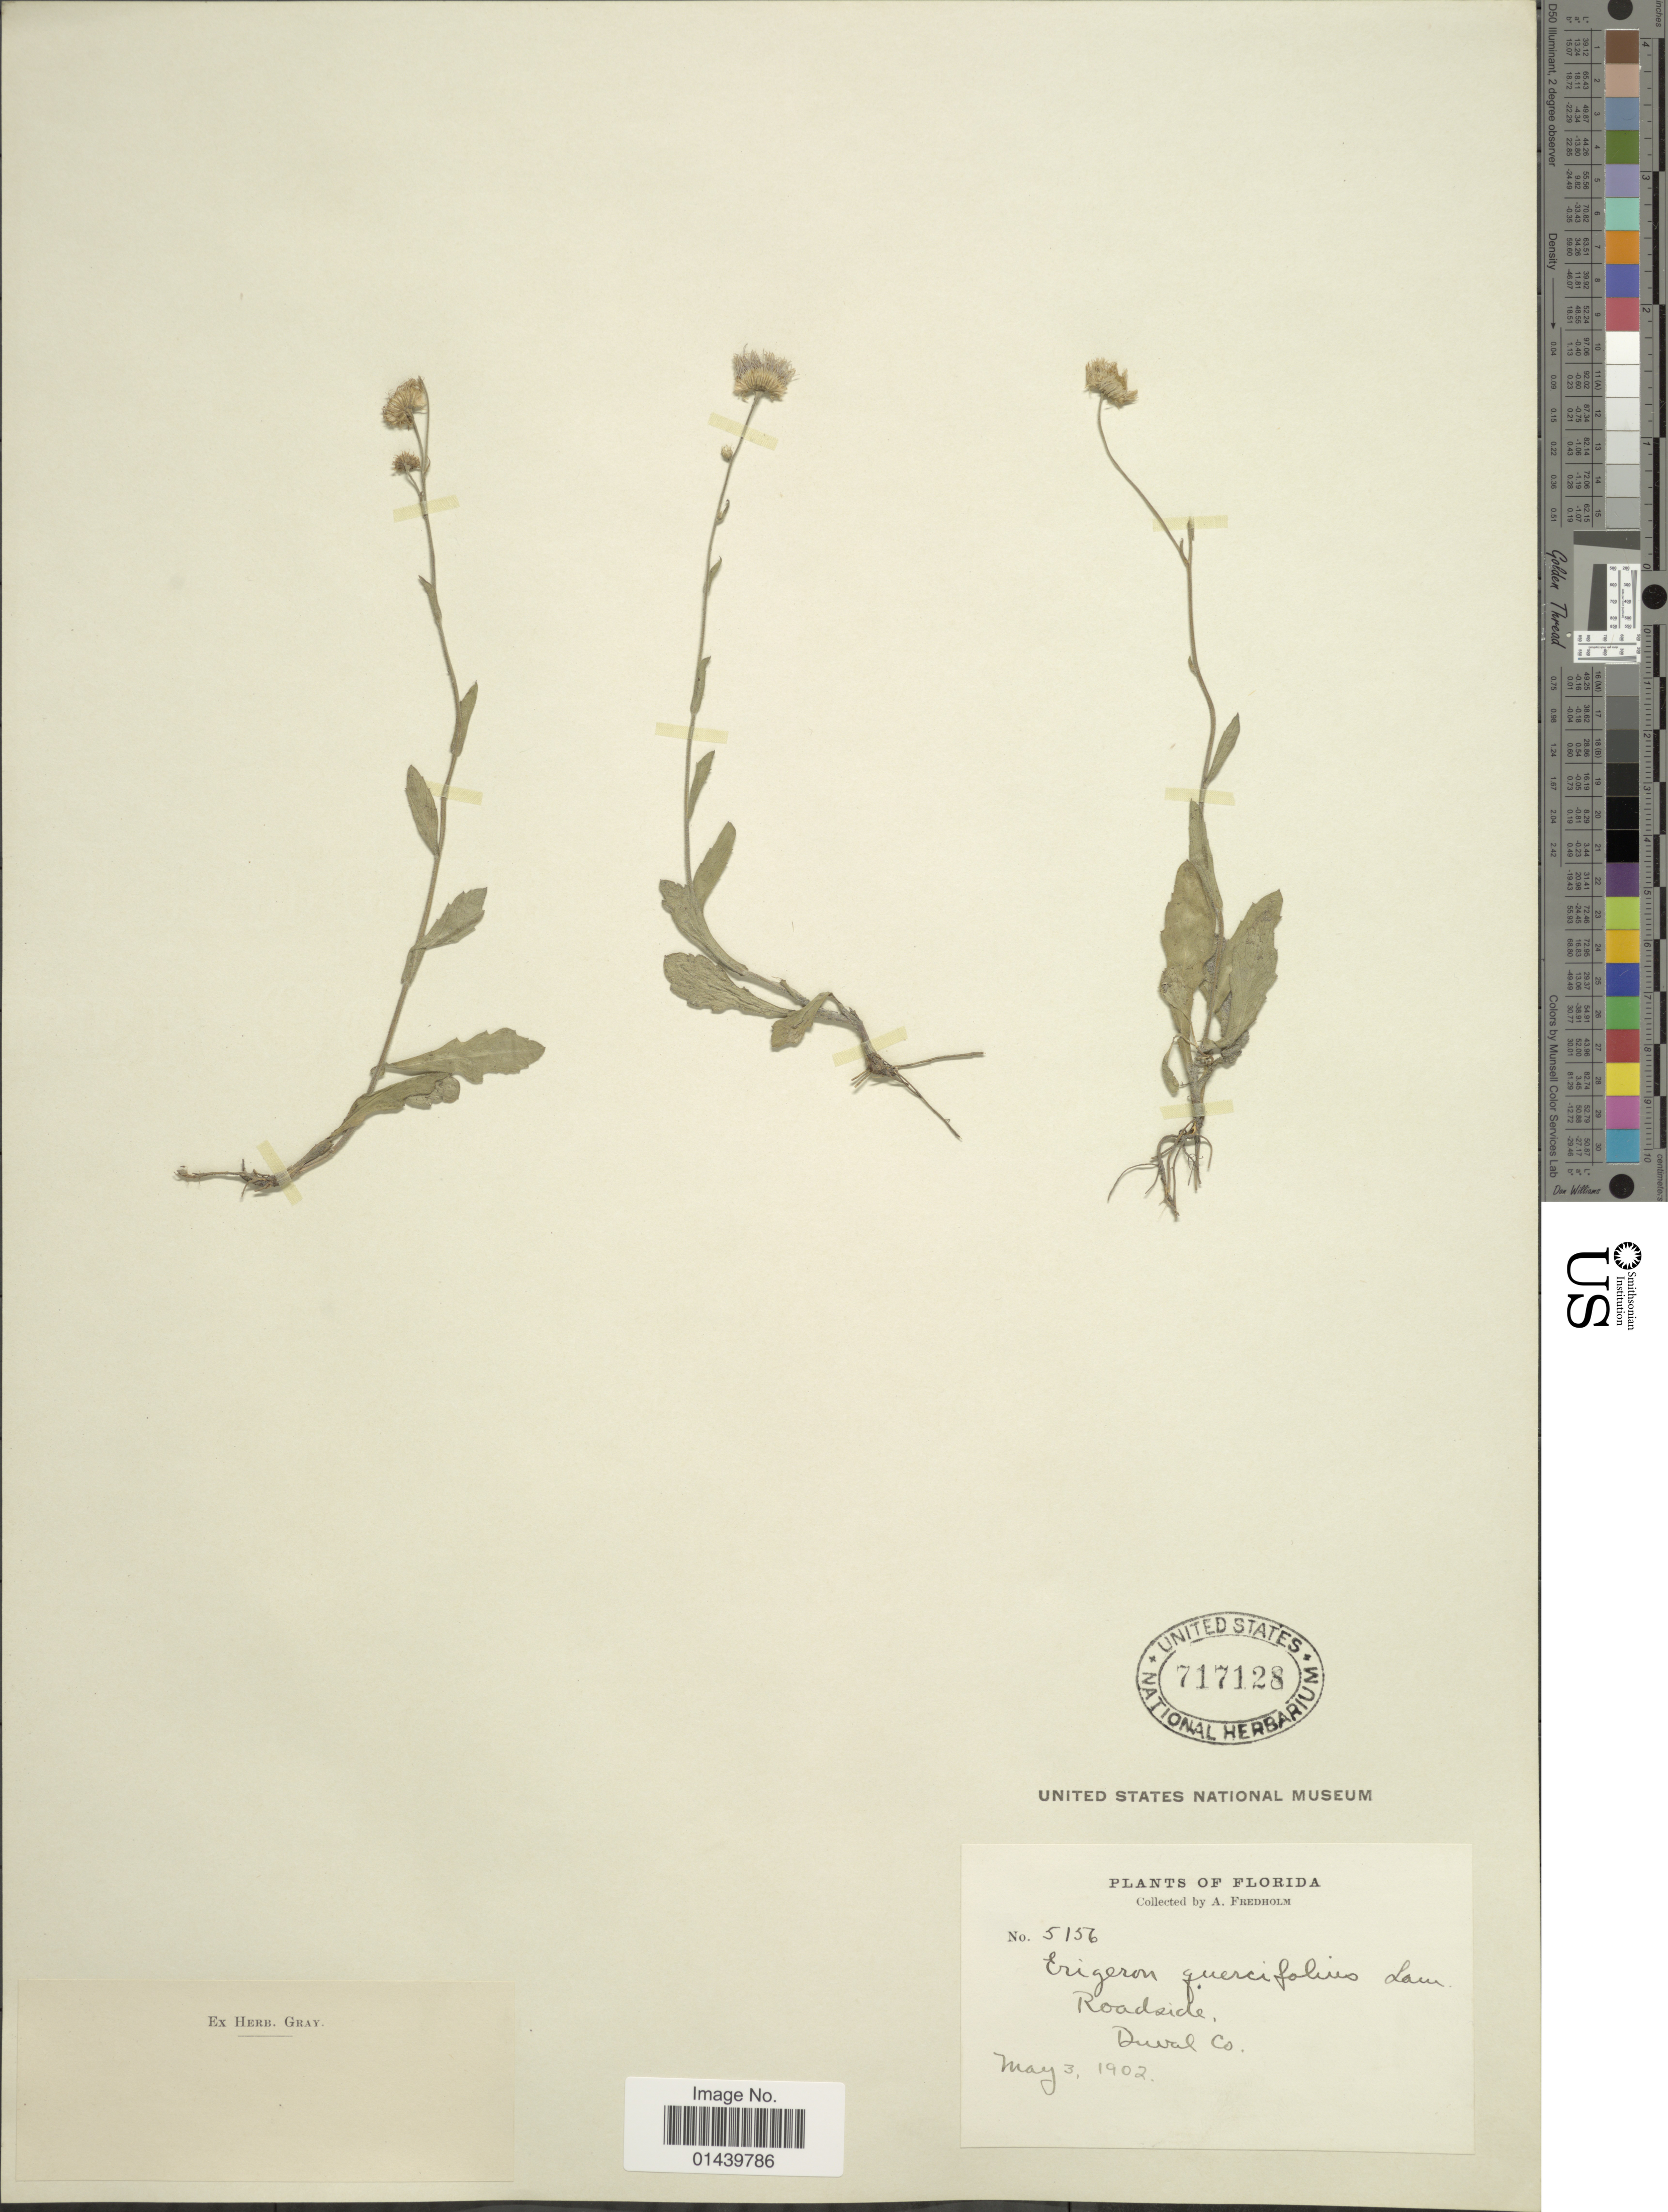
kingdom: Plantae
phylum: Tracheophyta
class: Magnoliopsida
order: Asterales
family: Asteraceae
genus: Erigeron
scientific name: Erigeron quercifolius Lam.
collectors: A. Fredholm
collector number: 5156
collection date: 1902-05-03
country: United States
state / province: Florida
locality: Roadside, Duval Co.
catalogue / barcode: US 717128